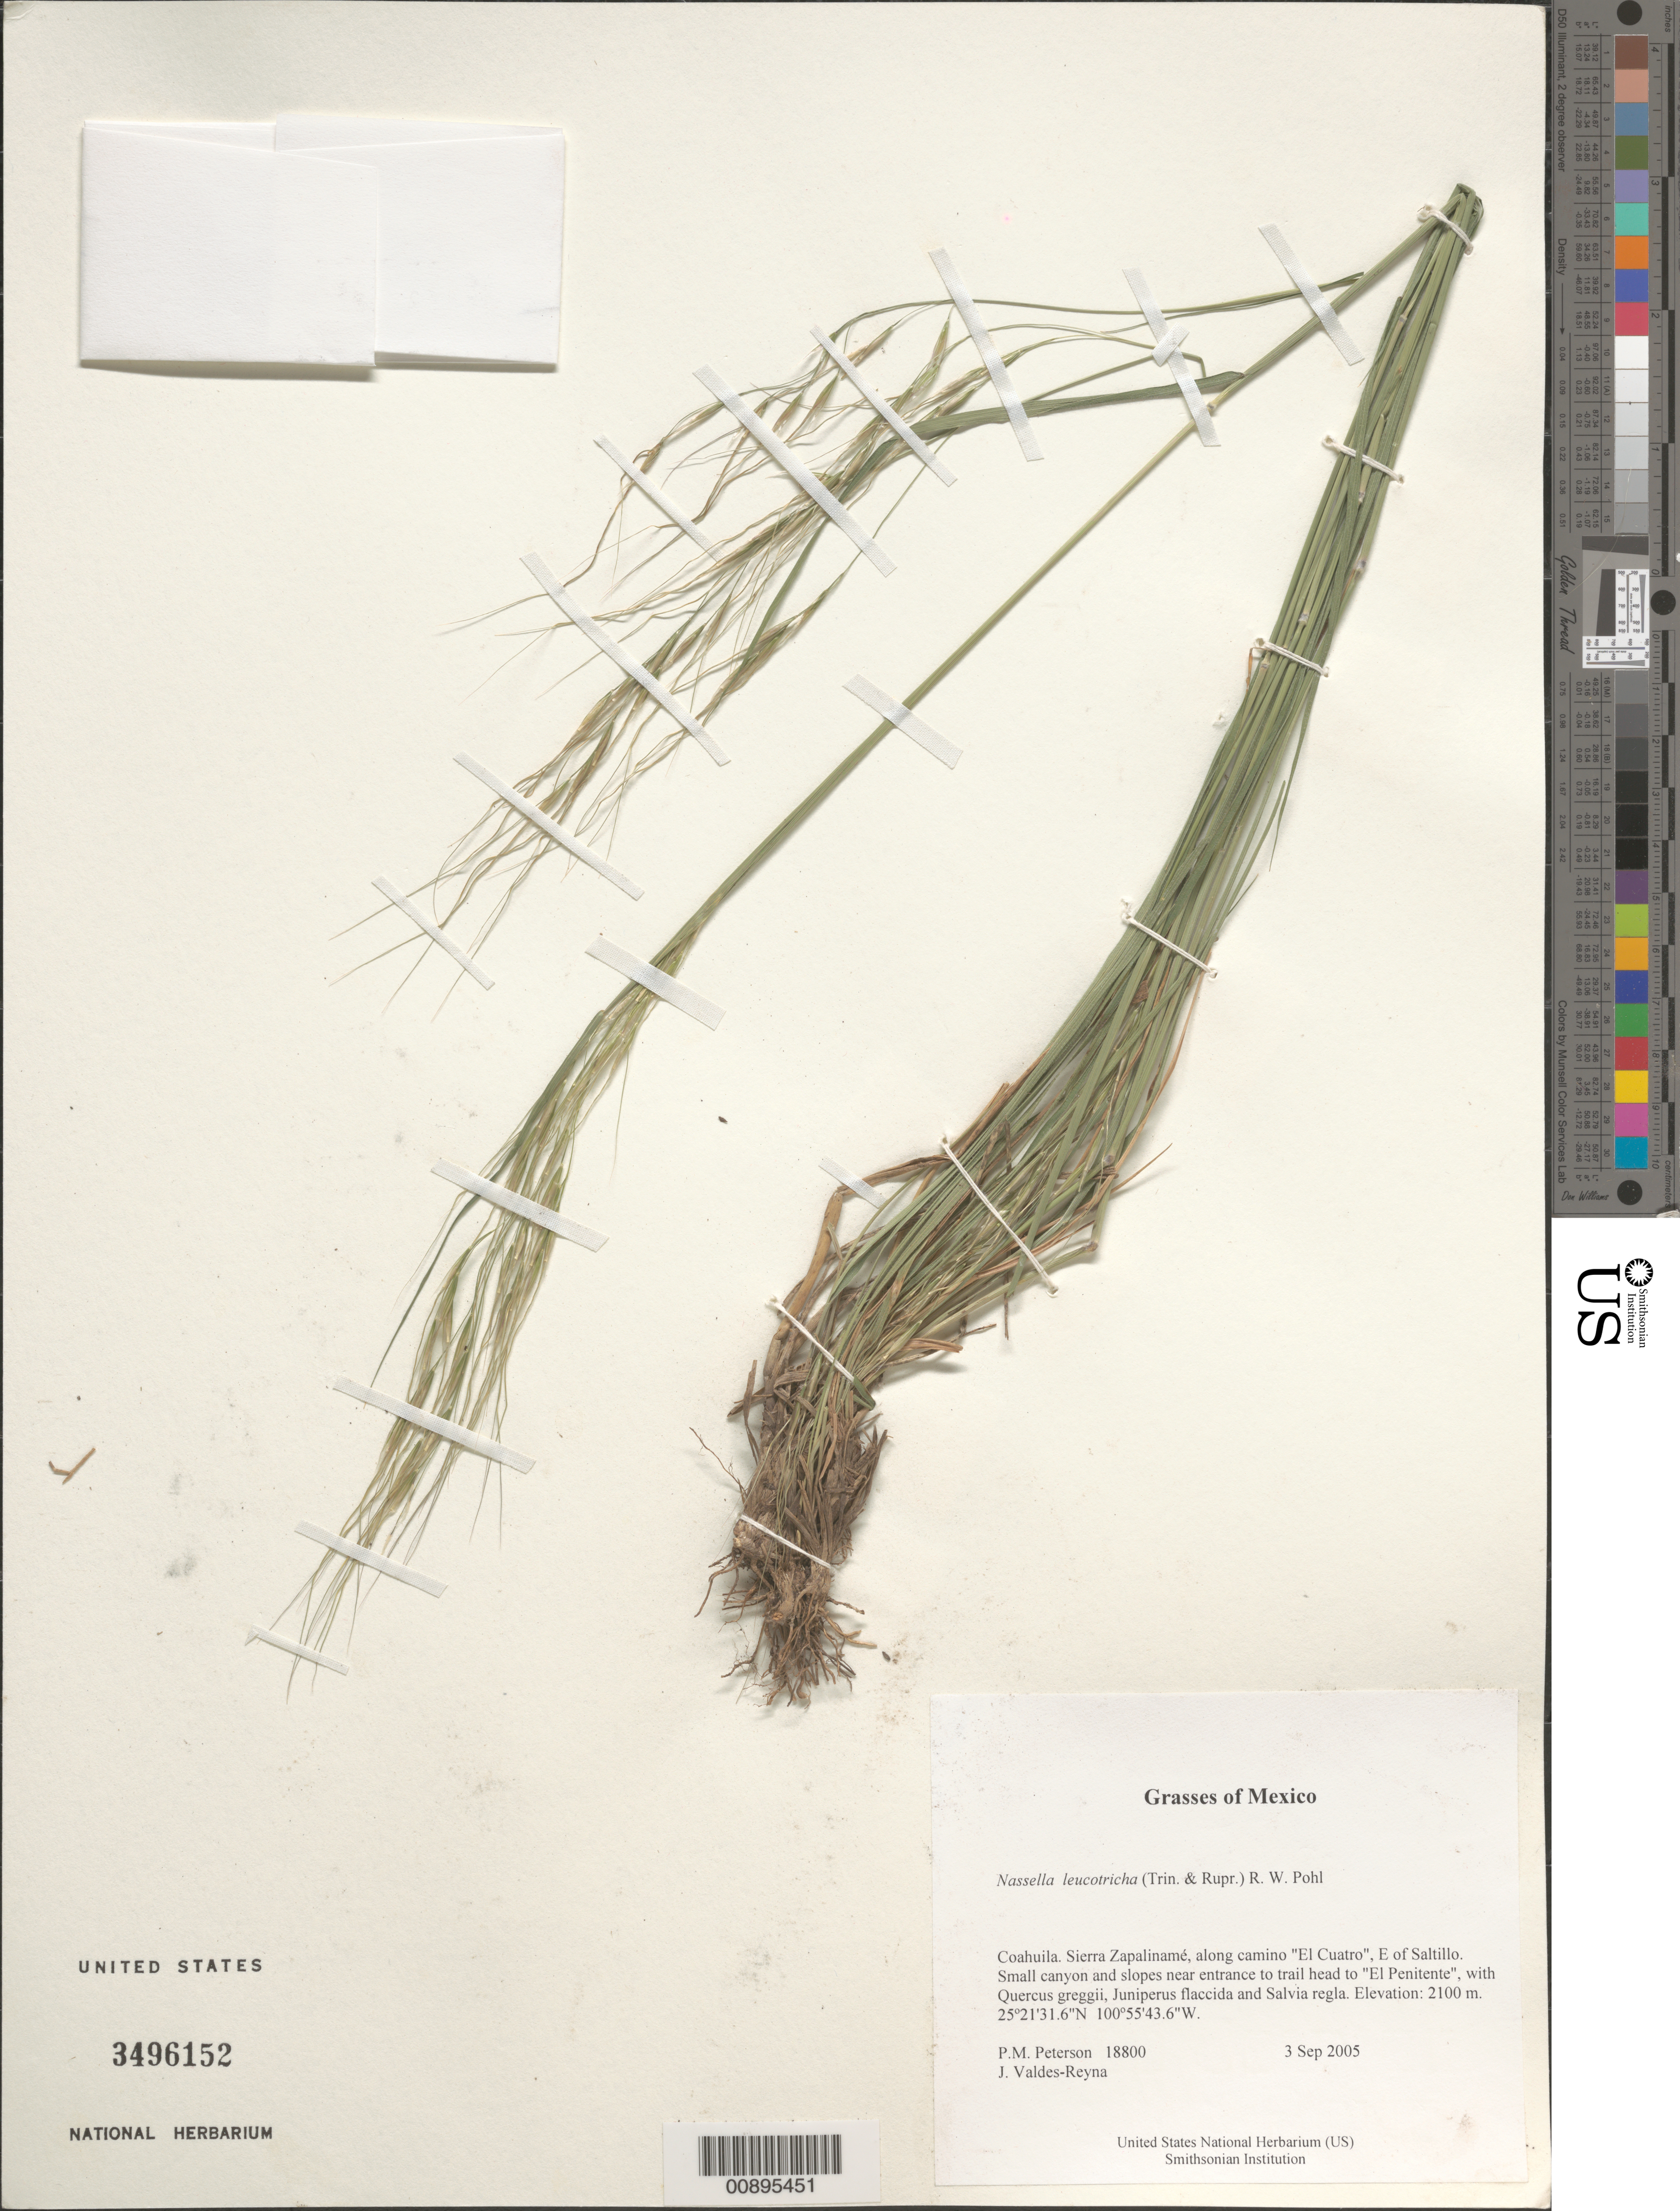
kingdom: Plantae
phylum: Tracheophyta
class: Liliopsida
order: Poales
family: Poaceae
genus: Nassella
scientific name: Nassella leucotricha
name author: (Trin. & Rupr.) R.W. Pohl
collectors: P. M. Peterson & J. Valdés-Reyna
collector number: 18800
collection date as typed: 03 Sep 2005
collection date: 2005-09-03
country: Mexico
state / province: Coahuila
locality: Sierra Zapalinamé, along camino "El Cuatro", E of Saltillo. Small canyon and slopes near entrance to trail head to "El Penitente", with Quercus greggii, Juniperus flaccida and Salvia regla.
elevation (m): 2100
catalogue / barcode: US 3496152